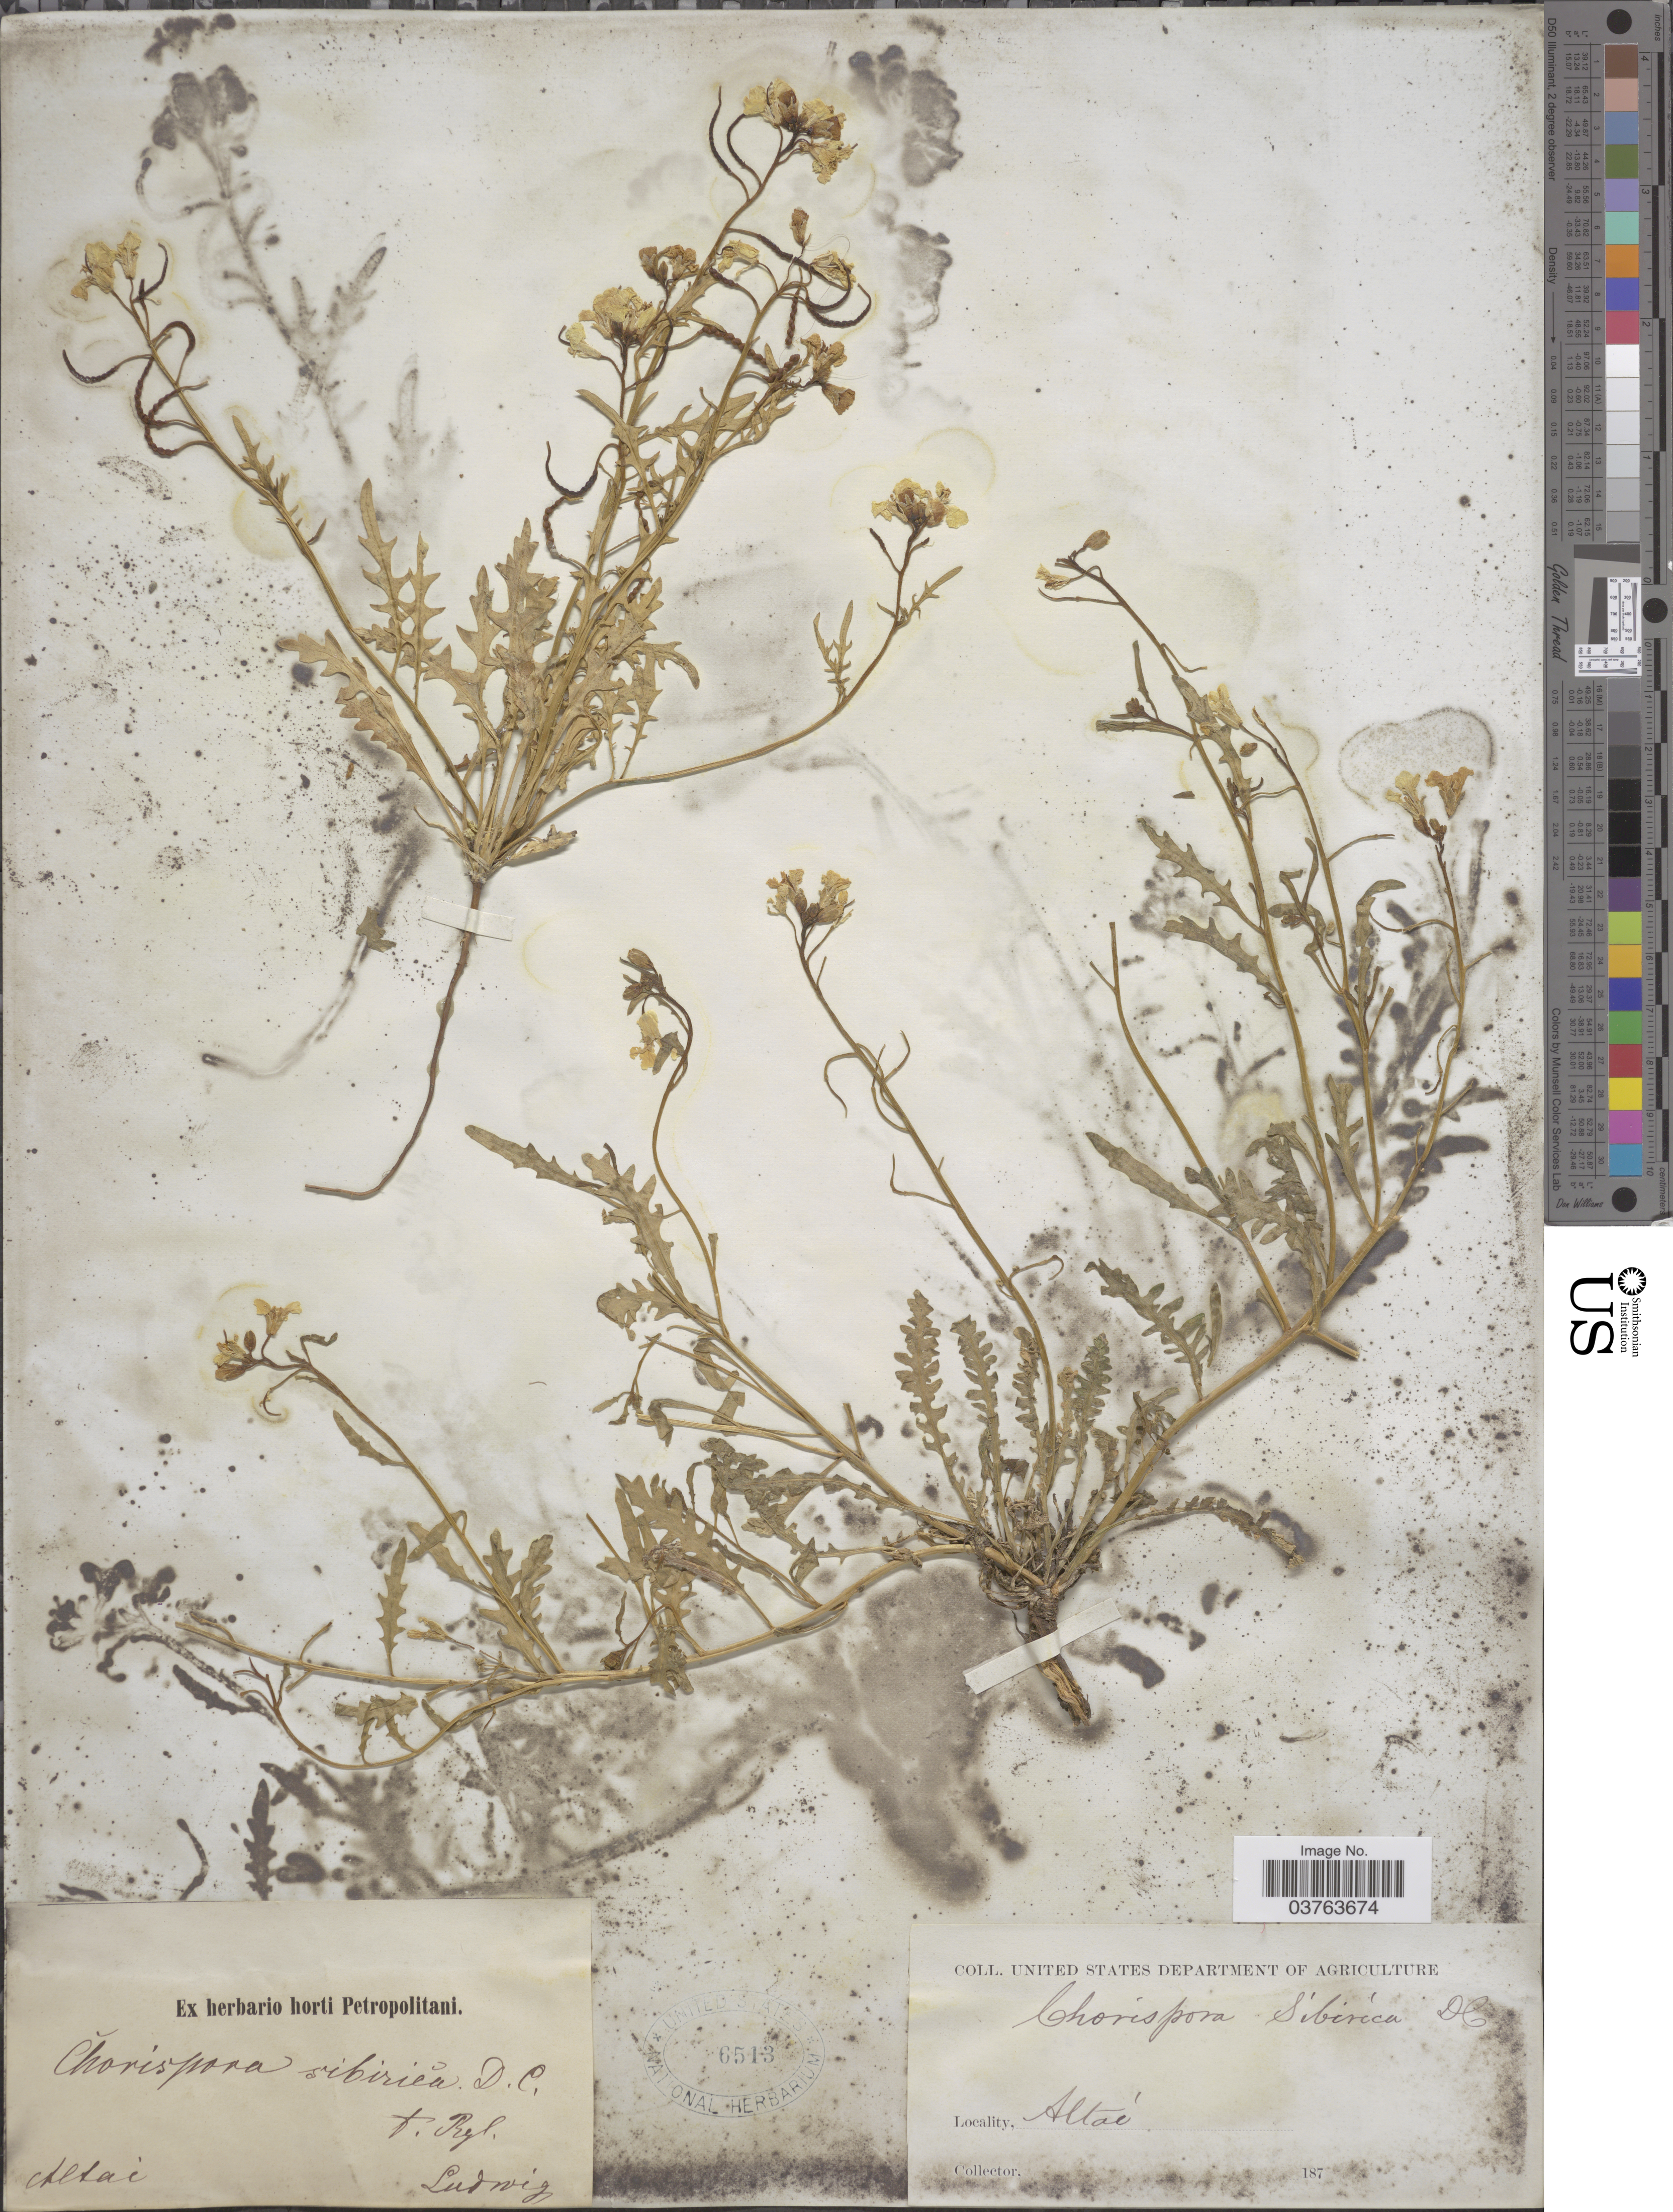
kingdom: Plantae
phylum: Tracheophyta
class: Magnoliopsida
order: Brassicales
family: Brassicaceae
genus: Chorispora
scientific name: Chorispora sibirica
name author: (L.) DC.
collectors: Ludwig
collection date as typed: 187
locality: Altai.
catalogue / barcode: US 6513